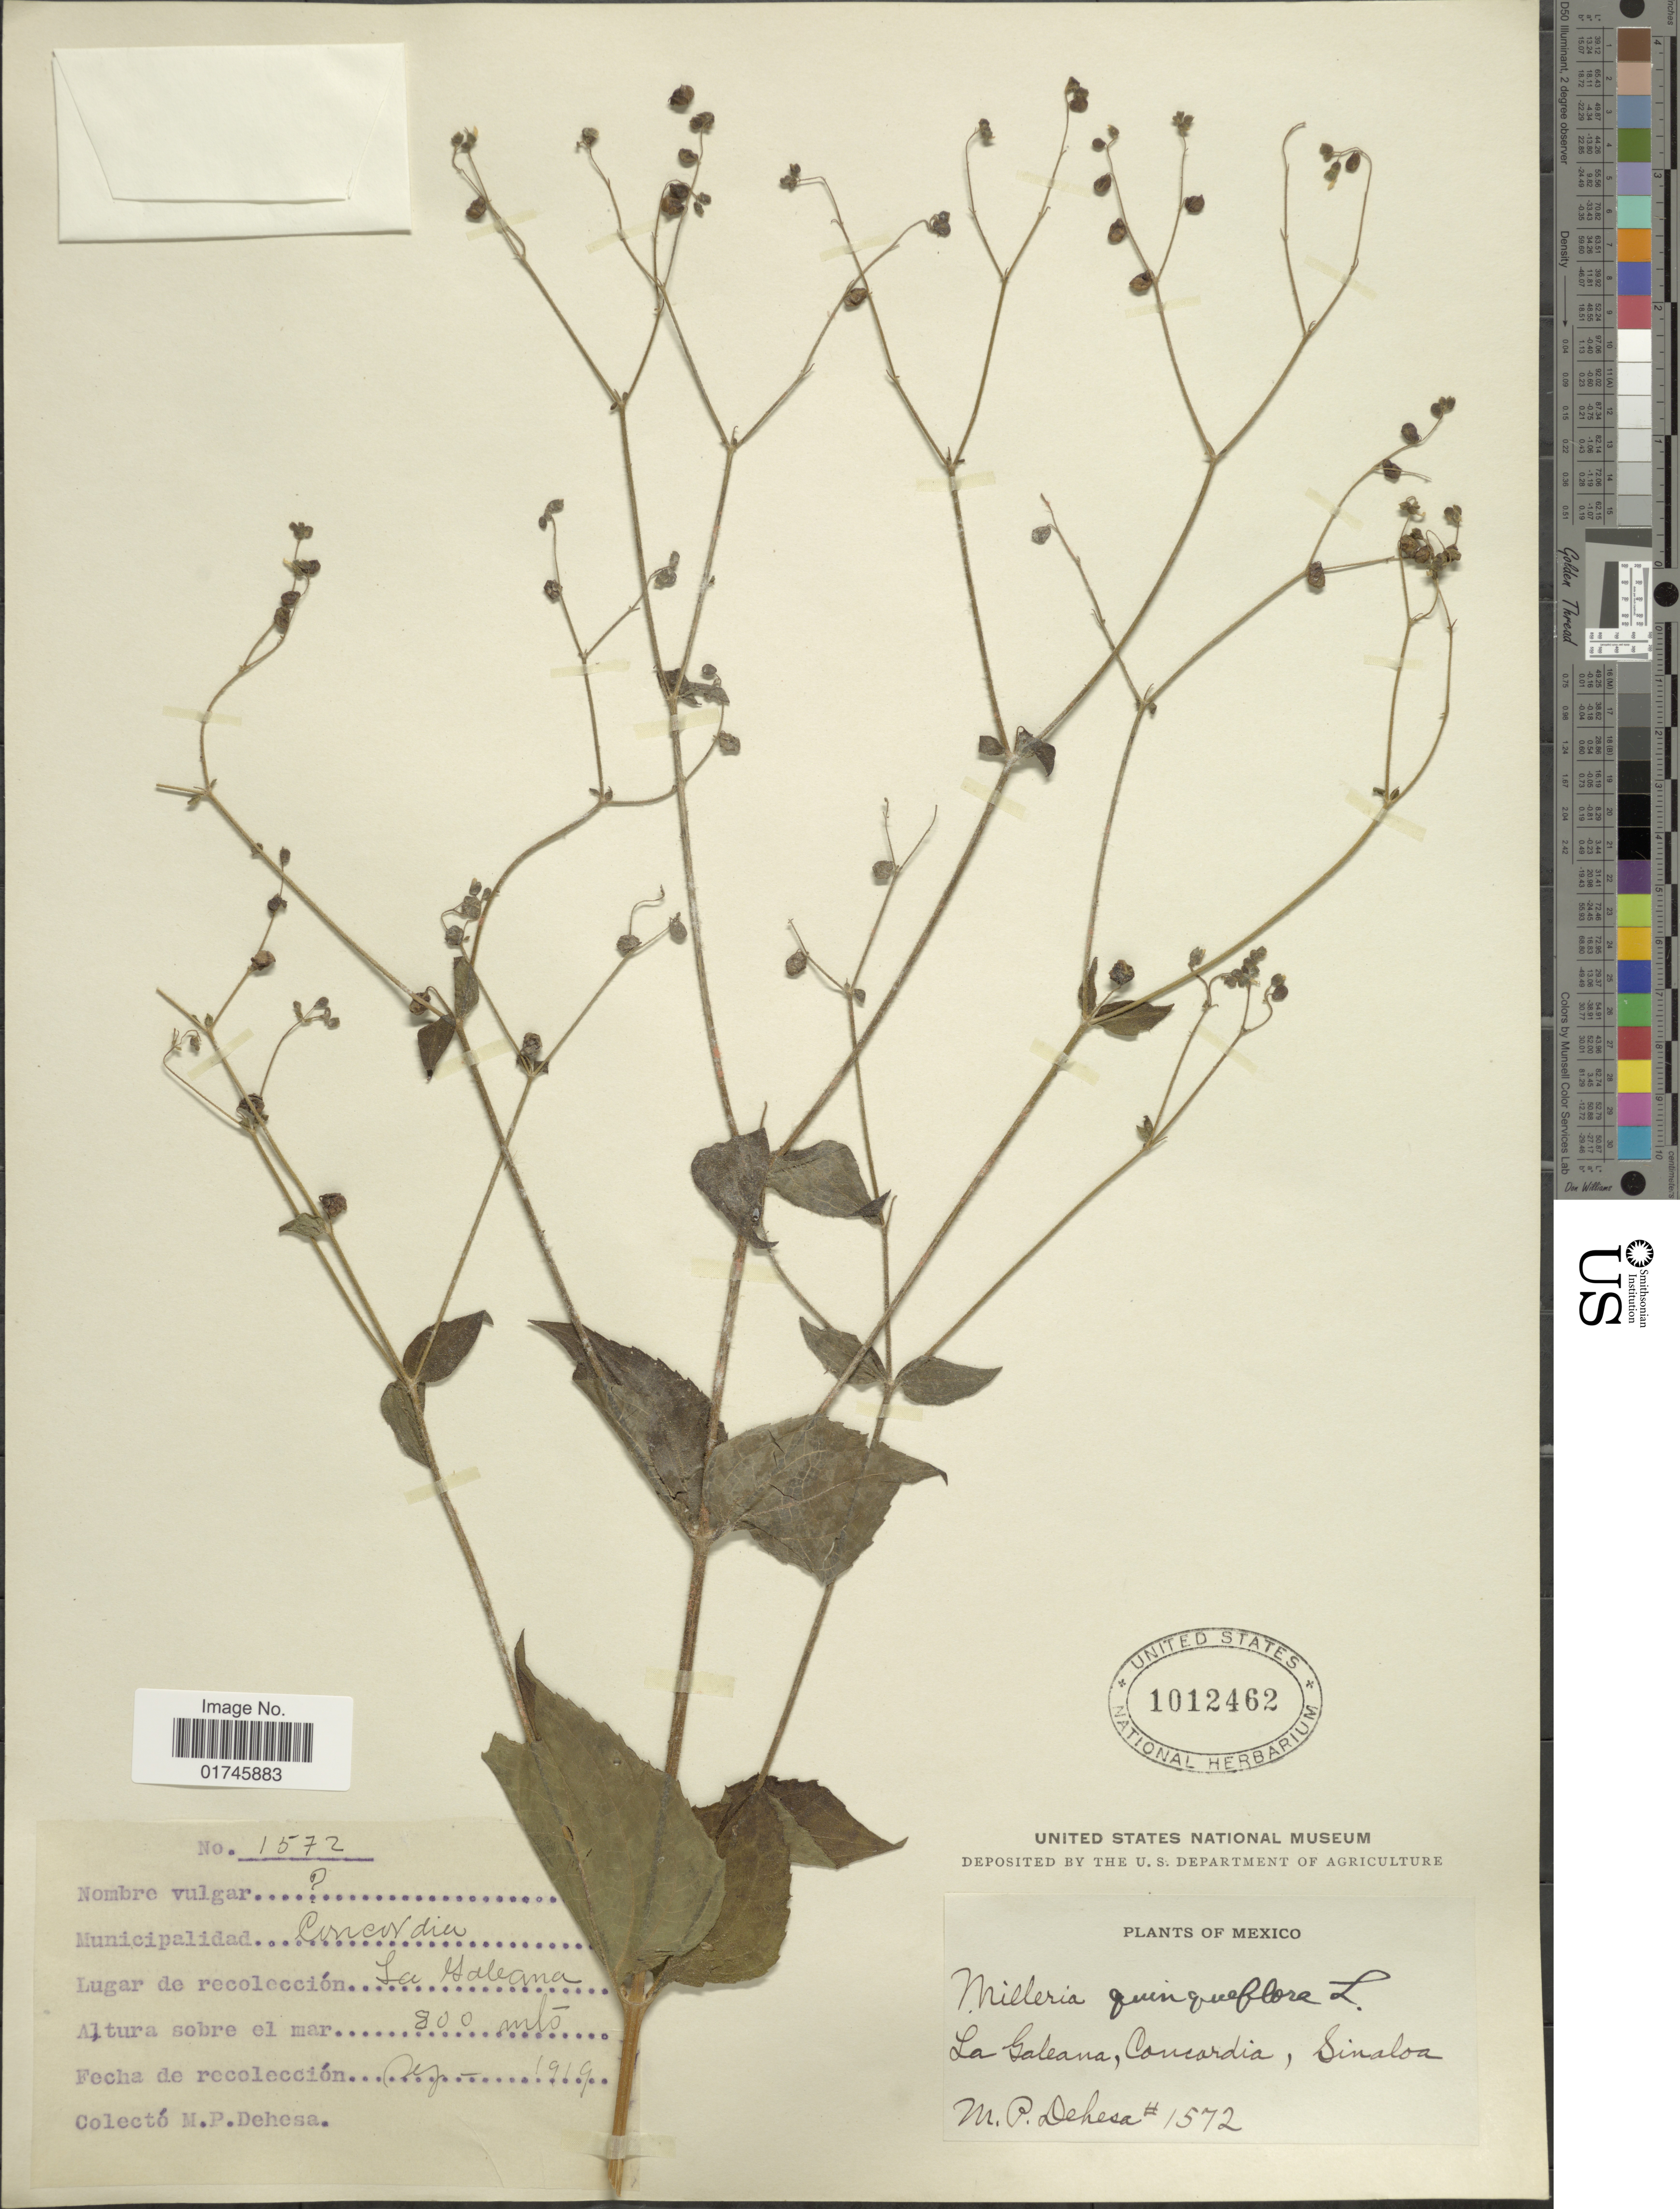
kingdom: Plantae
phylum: Tracheophyta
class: Magnoliopsida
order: Asterales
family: Asteraceae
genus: Milleria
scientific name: Milleria quinqueflora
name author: L.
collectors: M. Dehesa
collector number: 1572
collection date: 1919-09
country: Mexico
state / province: Sinaloa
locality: La Galeana, Concordia, Sinaloa.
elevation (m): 800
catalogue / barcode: US 1012462